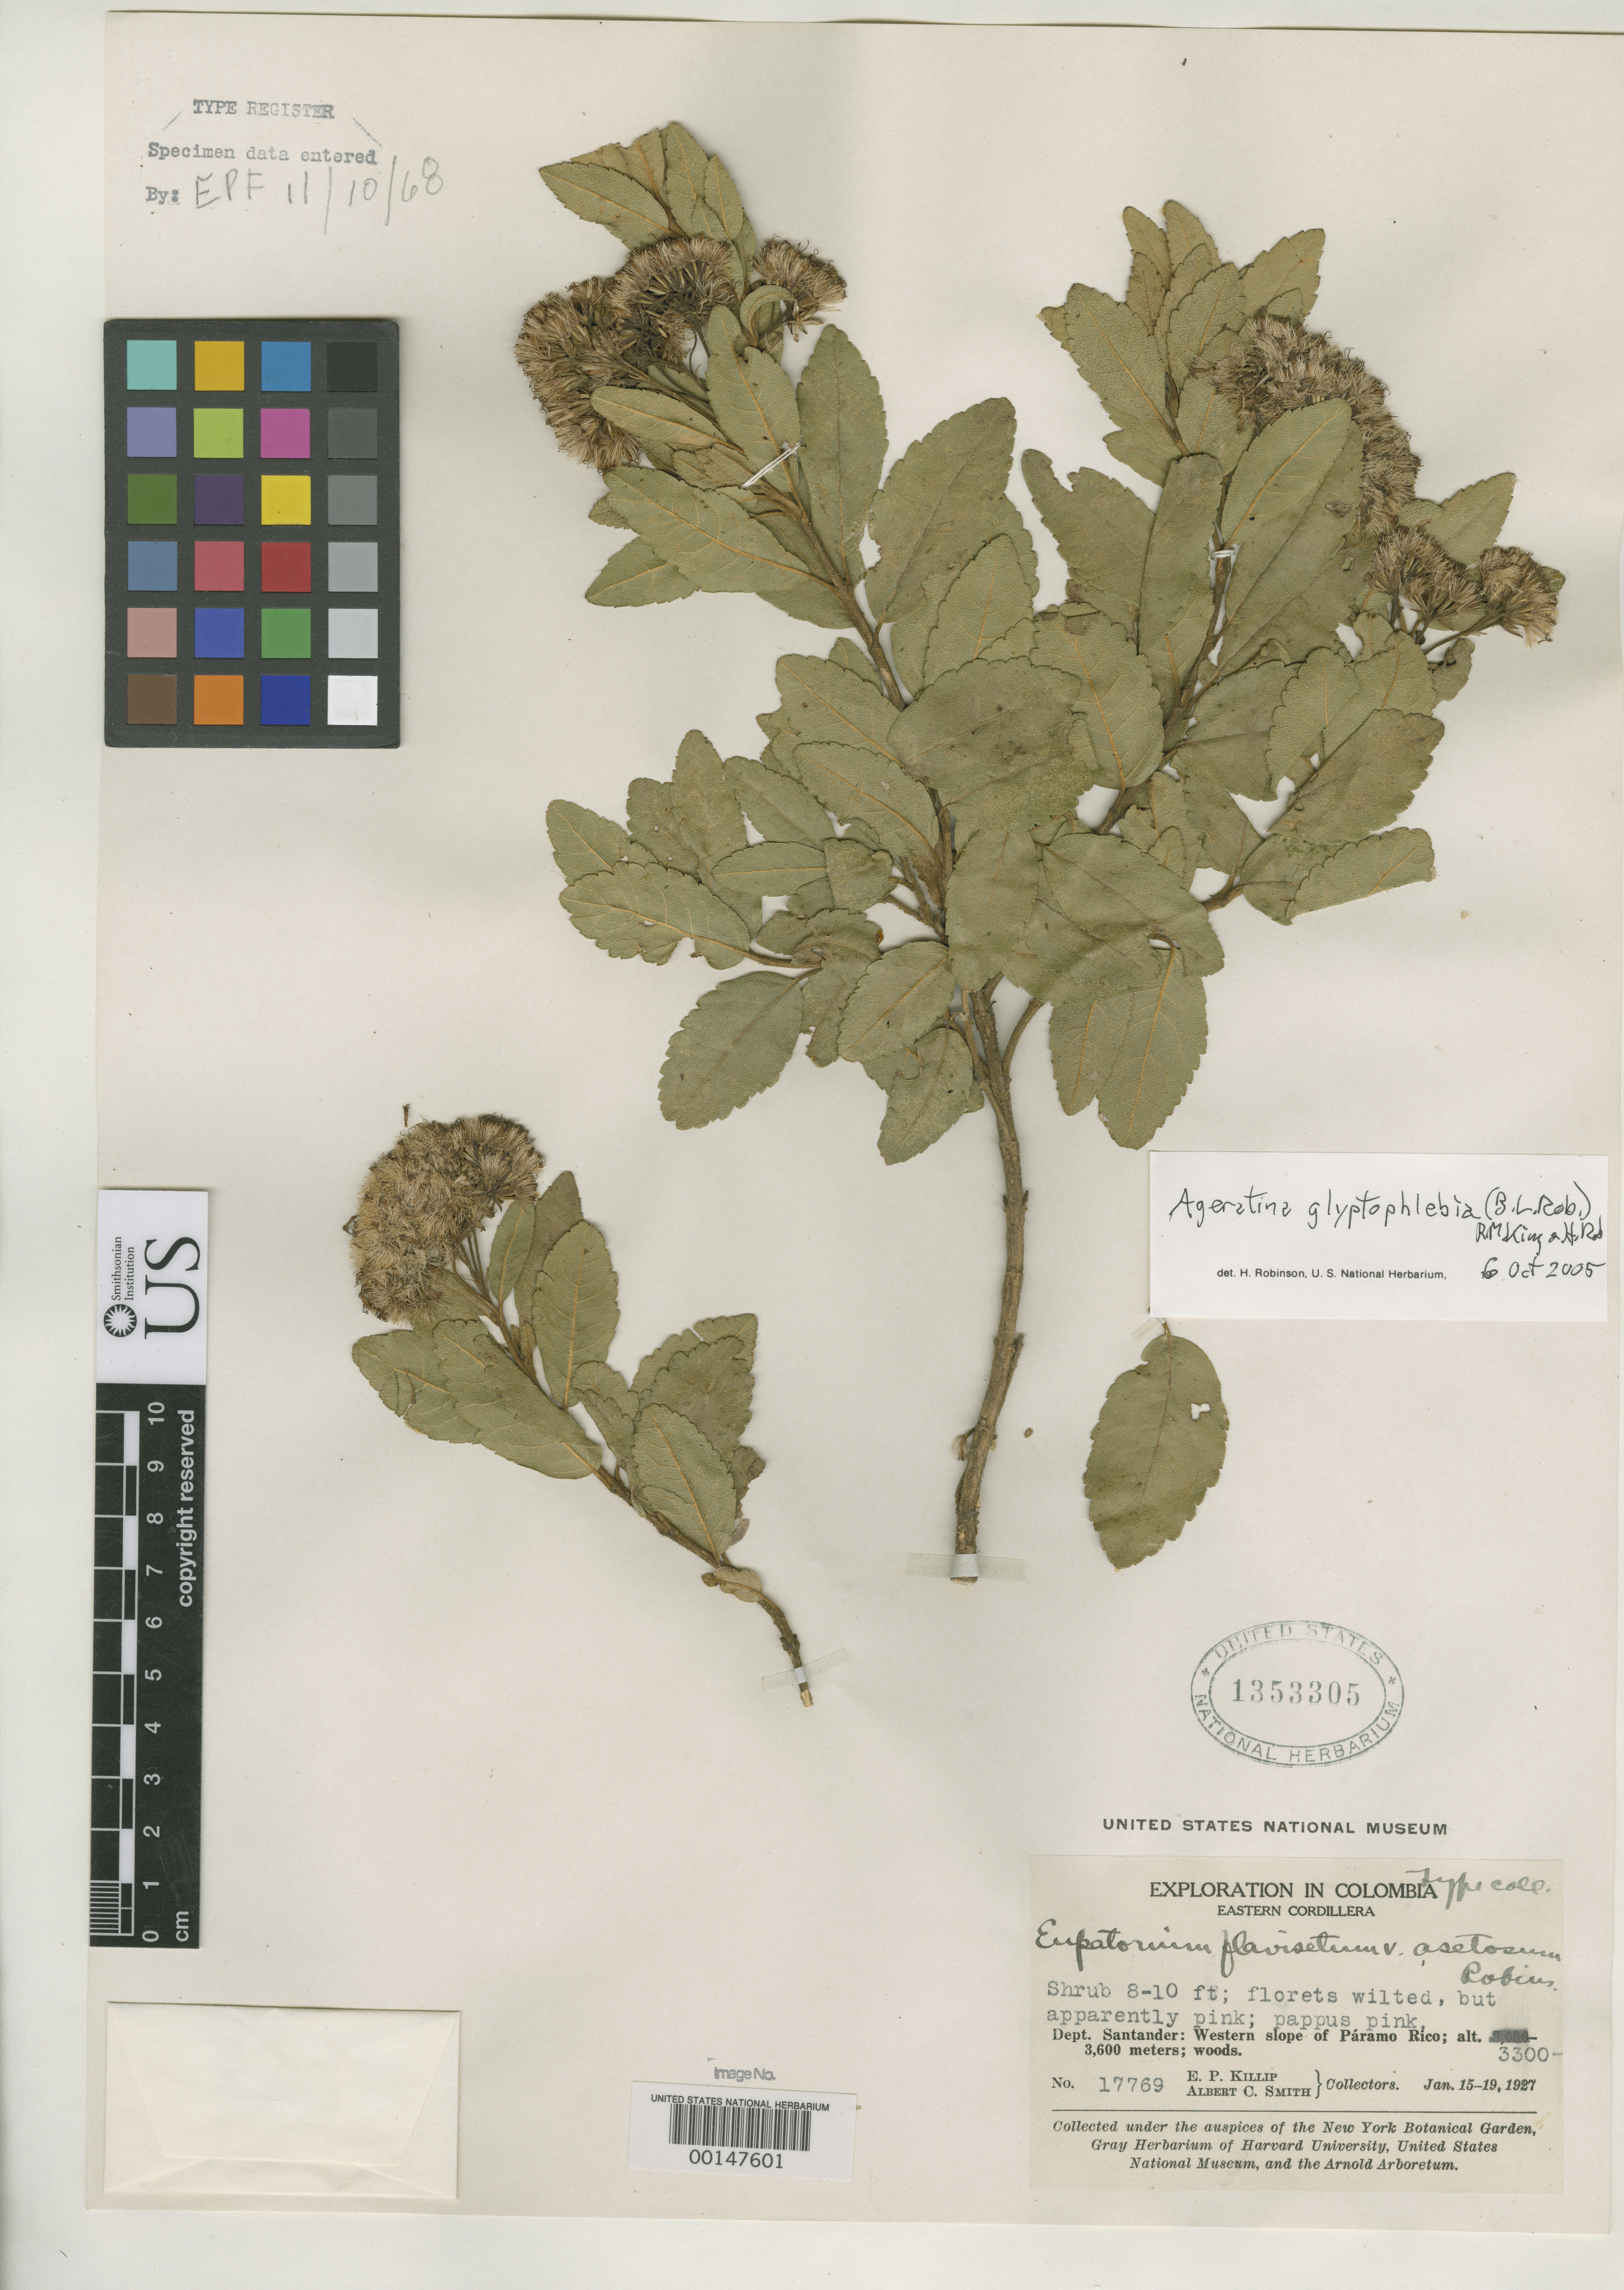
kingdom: Plantae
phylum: Tracheophyta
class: Magnoliopsida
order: Asterales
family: Asteraceae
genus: Eupatorium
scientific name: Eupatorium flavisetum var. asetosum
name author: B.L. Rob.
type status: Isotype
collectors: E. P. Killip & A. C. Smith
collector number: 17769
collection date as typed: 19 Jan 1927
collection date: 1927-01-19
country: Colombia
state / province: Santander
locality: Cordillera Central, W slope of Páramo Rico.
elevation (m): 3300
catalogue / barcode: US 1353305